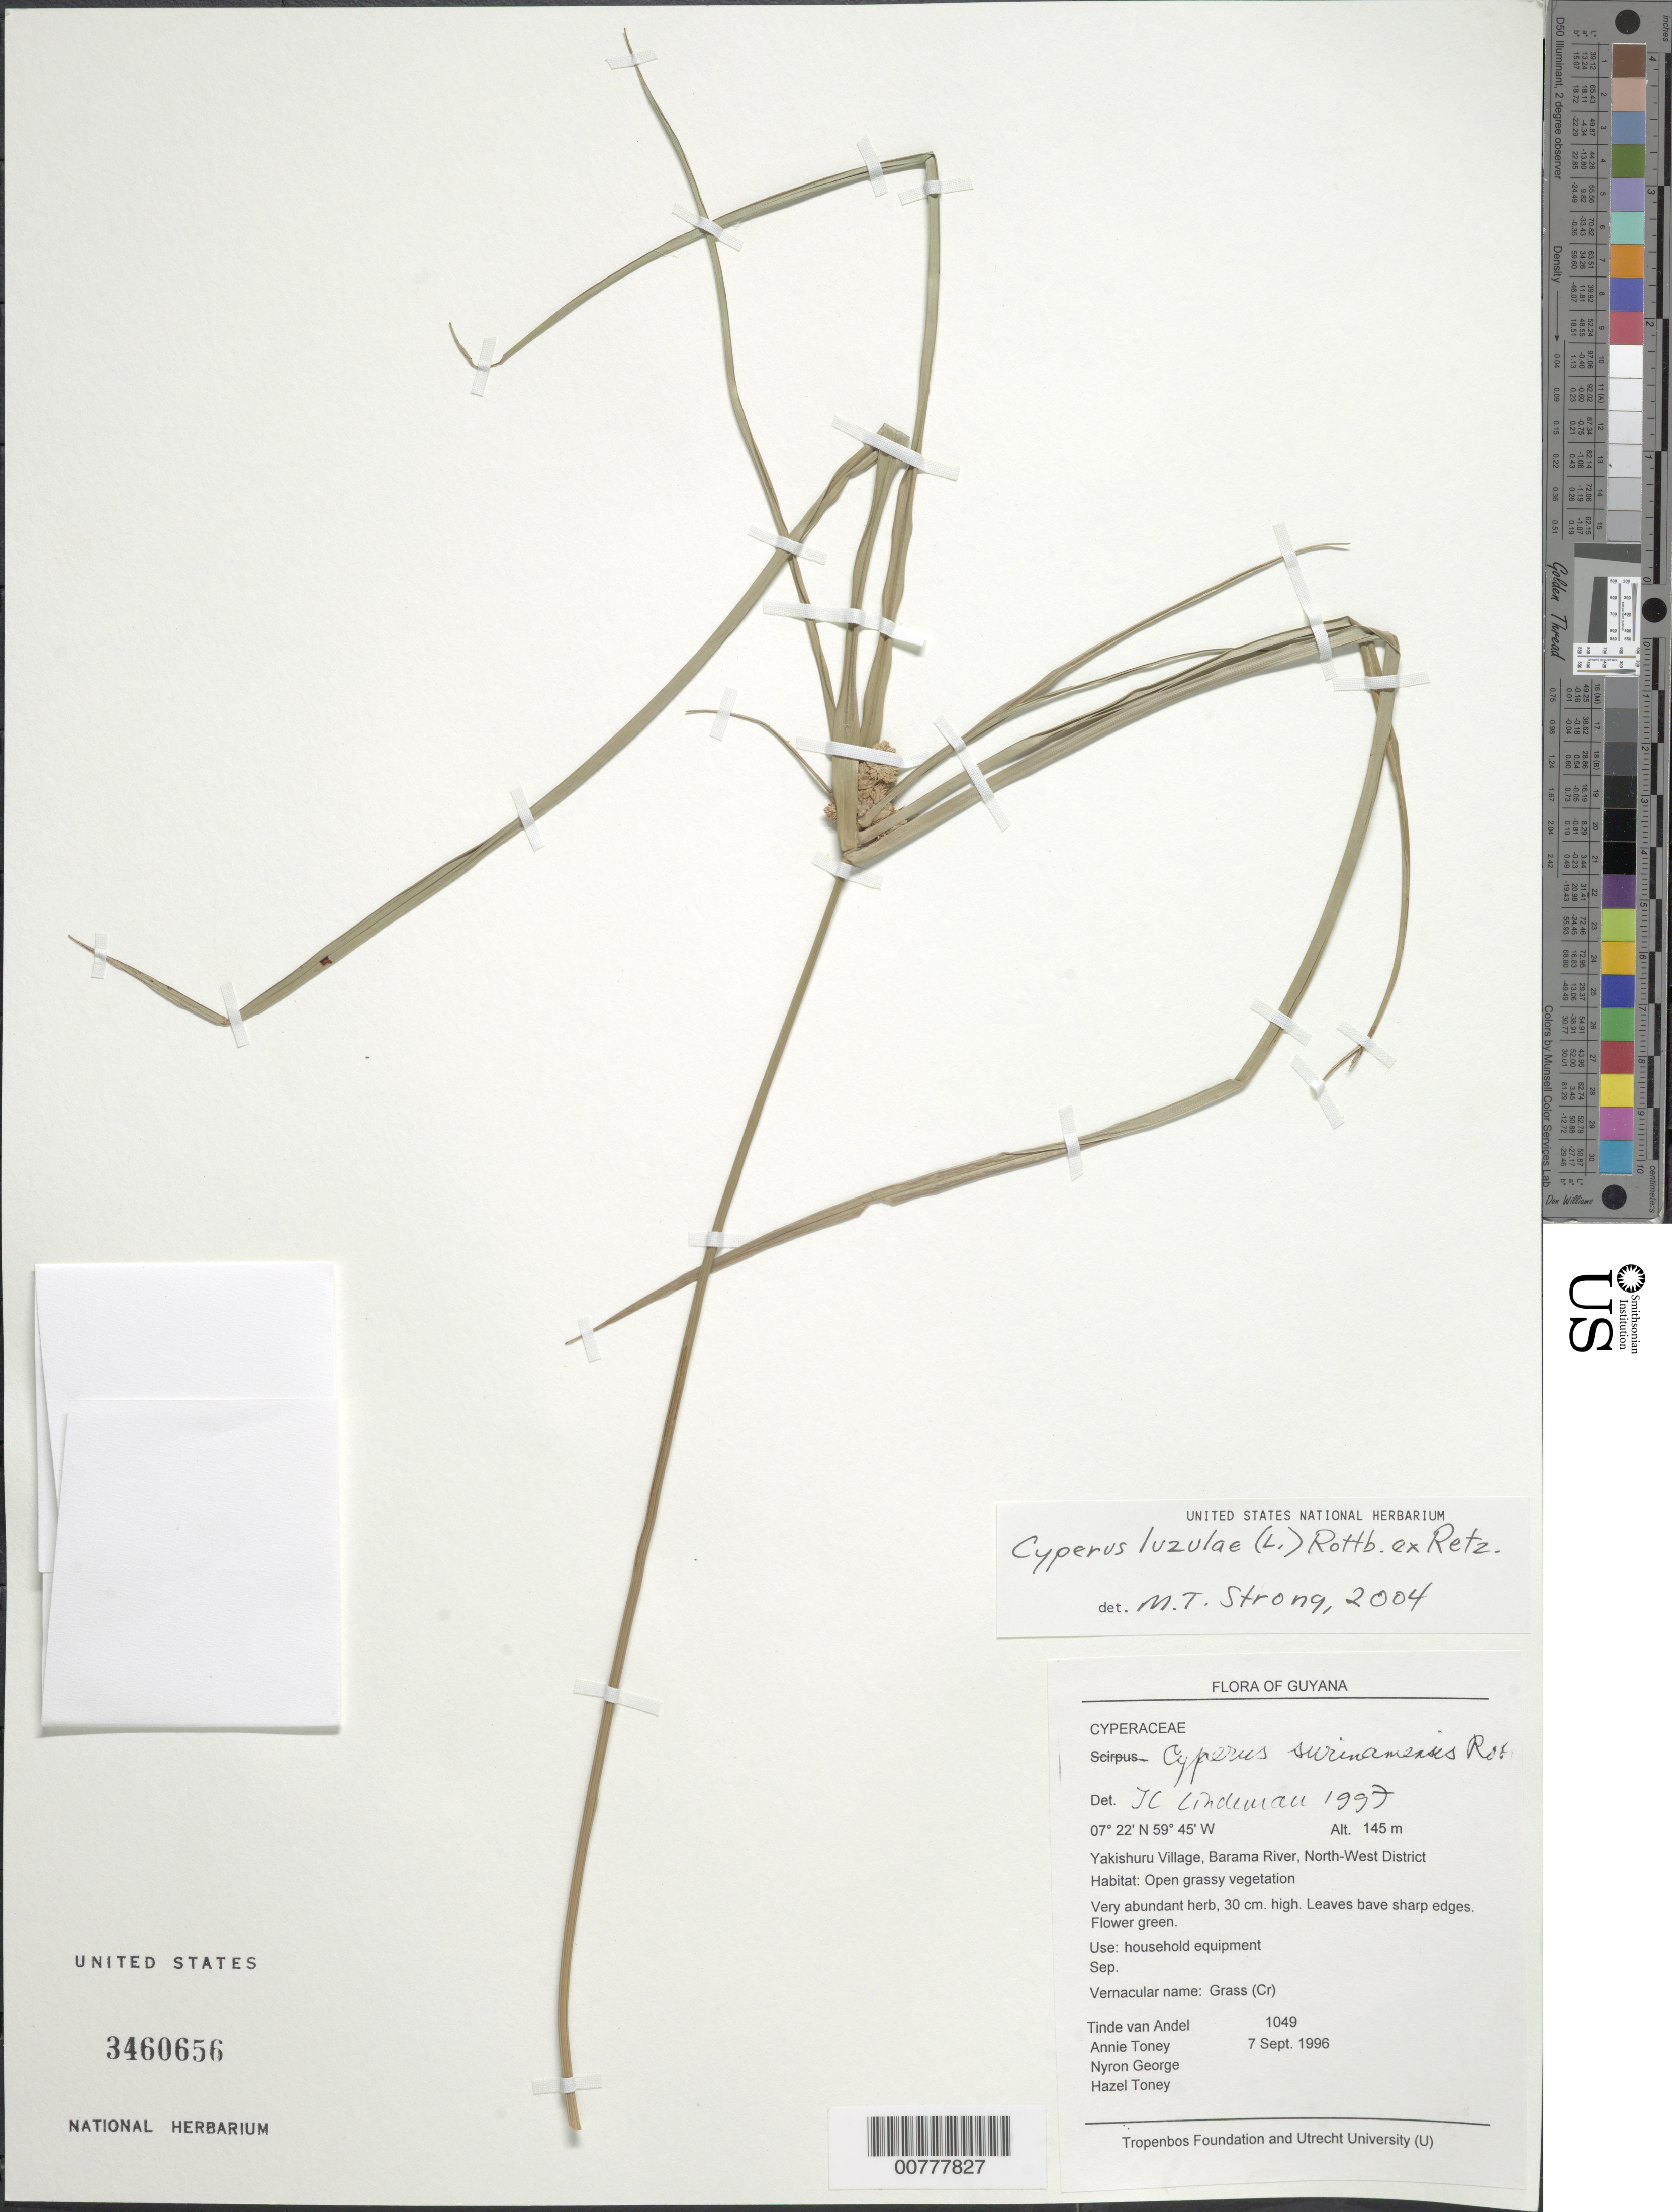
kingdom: Plantae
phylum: Tracheophyta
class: Liliopsida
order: Poales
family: Cyperaceae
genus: Cyperus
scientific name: Cyperus luzulae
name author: (L.) Rottb. ex Retz.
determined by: Strong, M. T., (US), Smithsonian Institution - National Museum of Natural History (UNITED STATES)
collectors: T. R. van Andel, A. Toney, N. George & H. Toney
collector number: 1049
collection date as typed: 7-Sep-96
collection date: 1996-09-07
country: Guyana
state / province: Barima-Waini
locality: Yakishuru Village, Barama R., NW Dist.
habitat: Open grassy vegetation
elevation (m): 145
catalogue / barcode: US 3460656